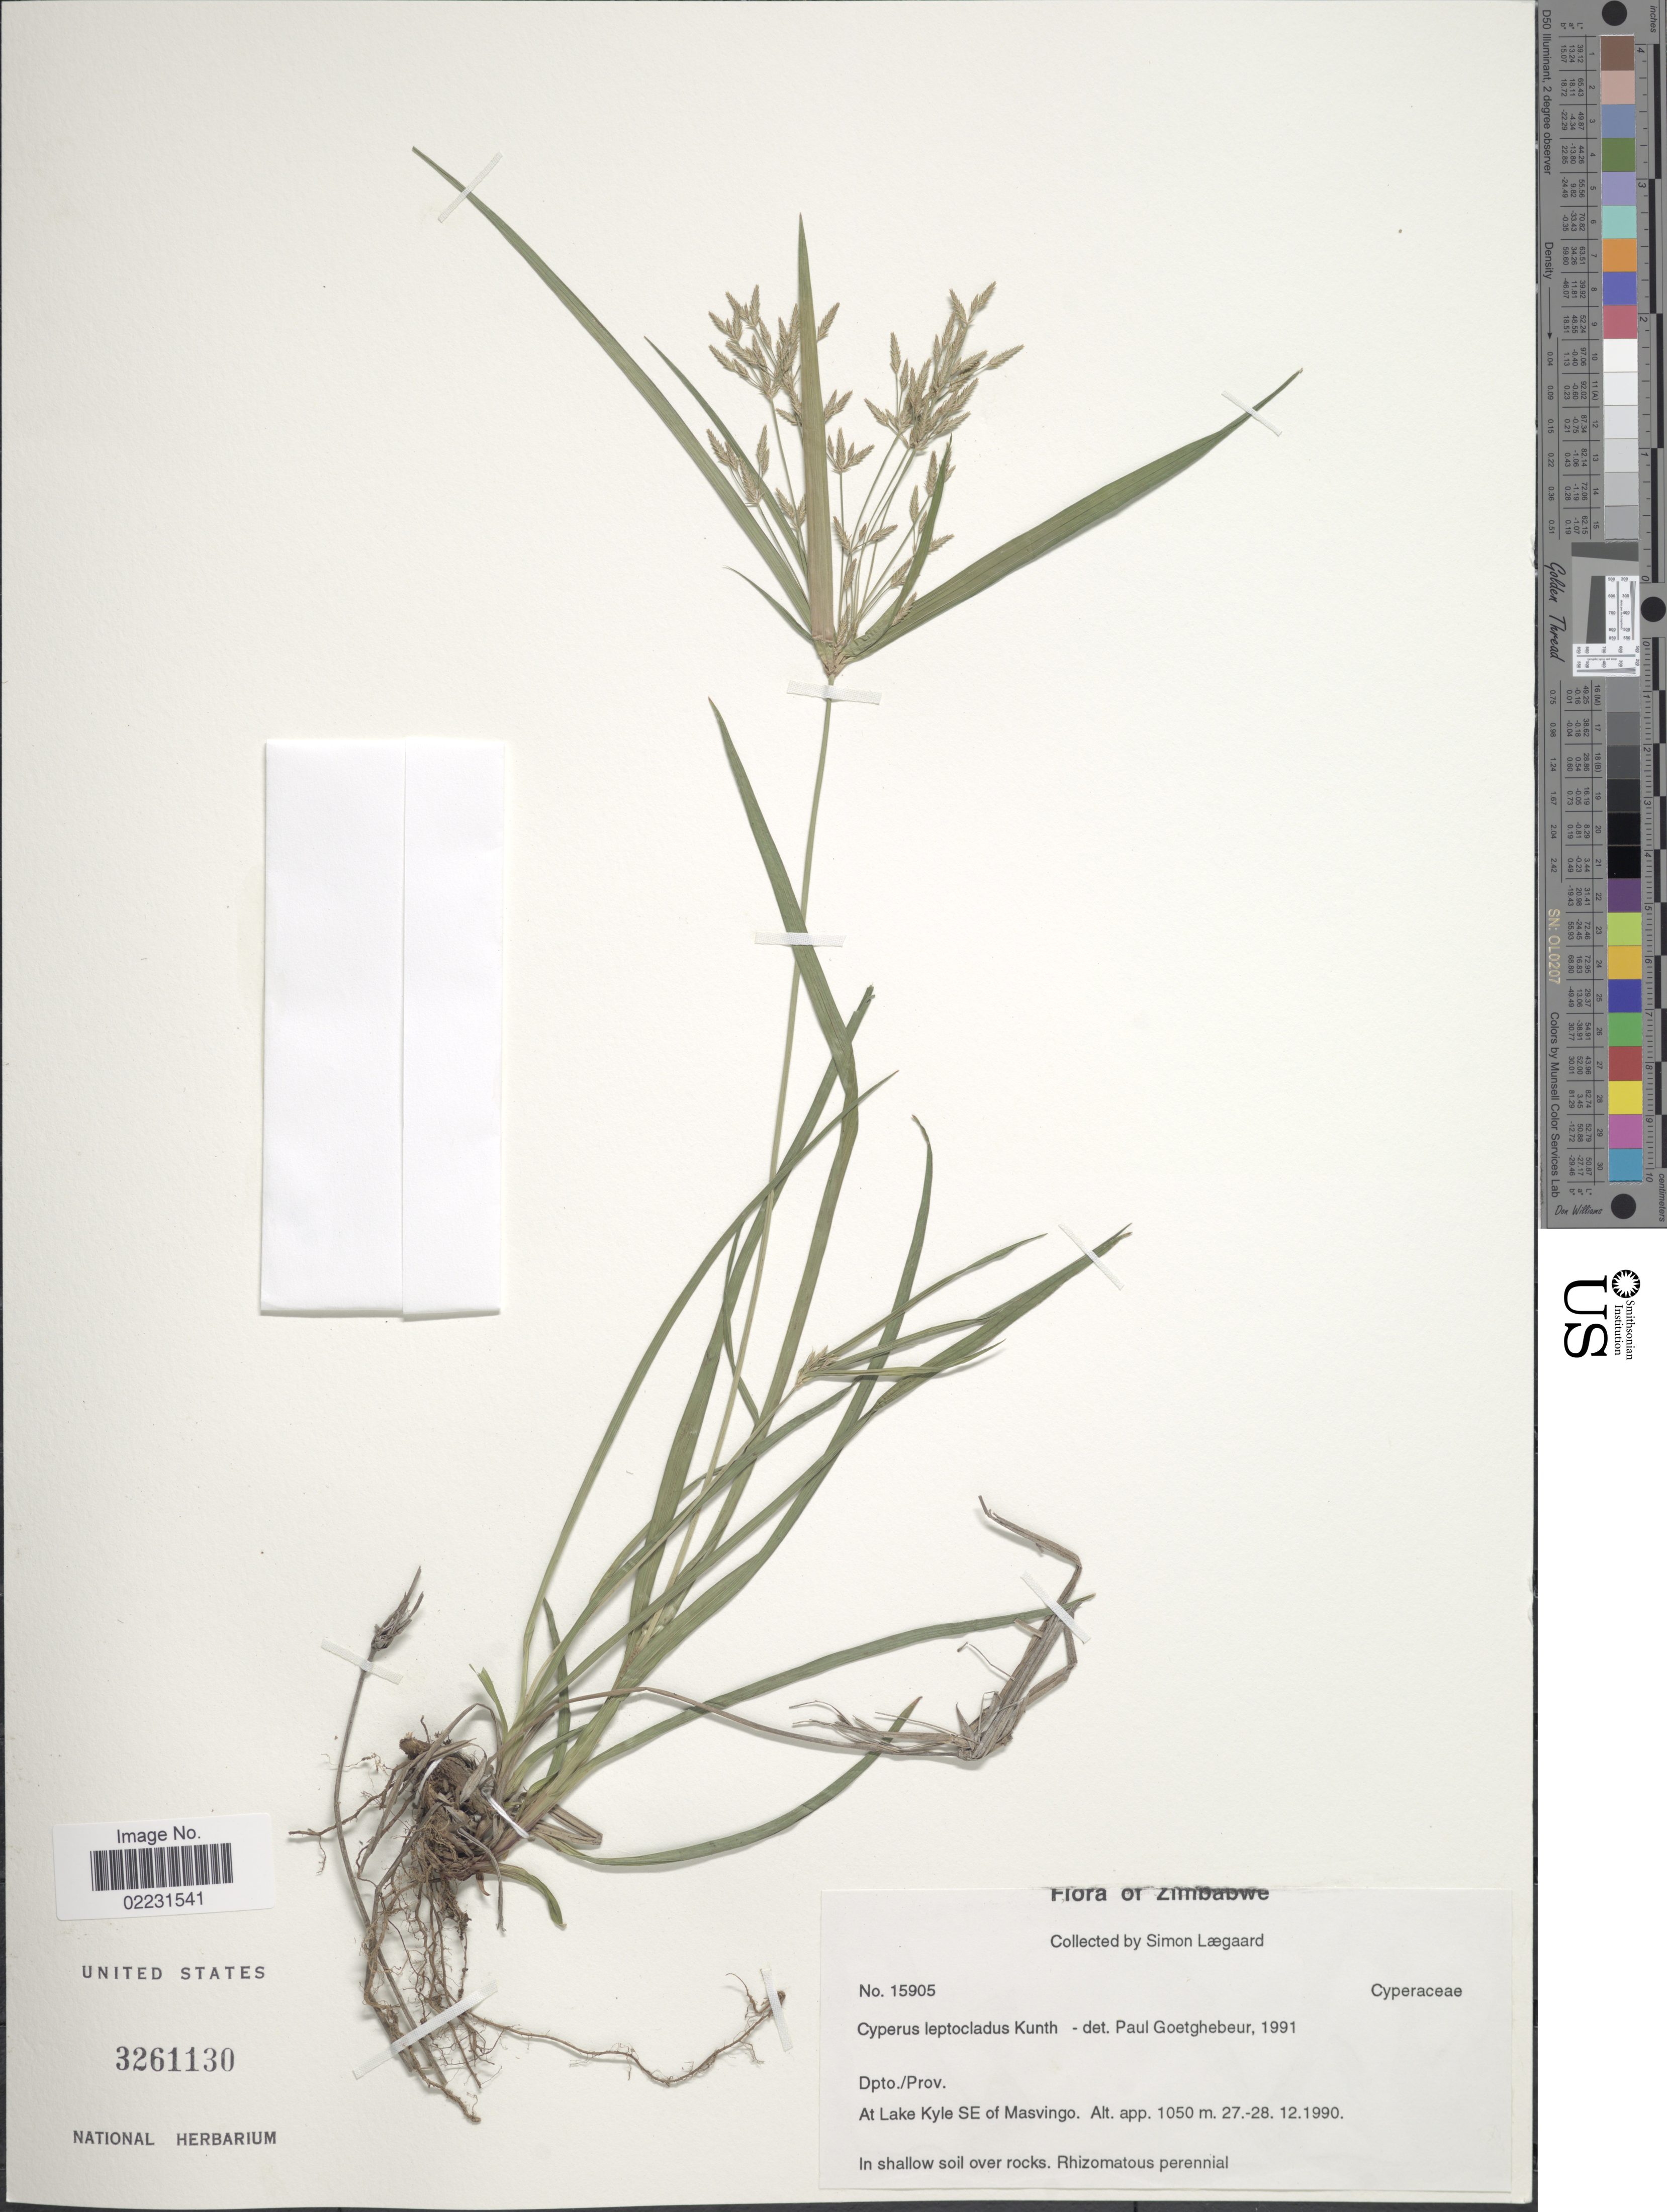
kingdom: Plantae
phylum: Tracheophyta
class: Liliopsida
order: Poales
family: Cyperaceae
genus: Cyperus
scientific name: Cyperus leptocladus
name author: Kunth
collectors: S. Lægaard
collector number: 15905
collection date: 1900-12-27/1990-12-28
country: Zimbabwe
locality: Zimbabwe, Dpto,/Prov. At Lake Kyle SE of Masvingo.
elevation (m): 1050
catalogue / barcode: US 3261130